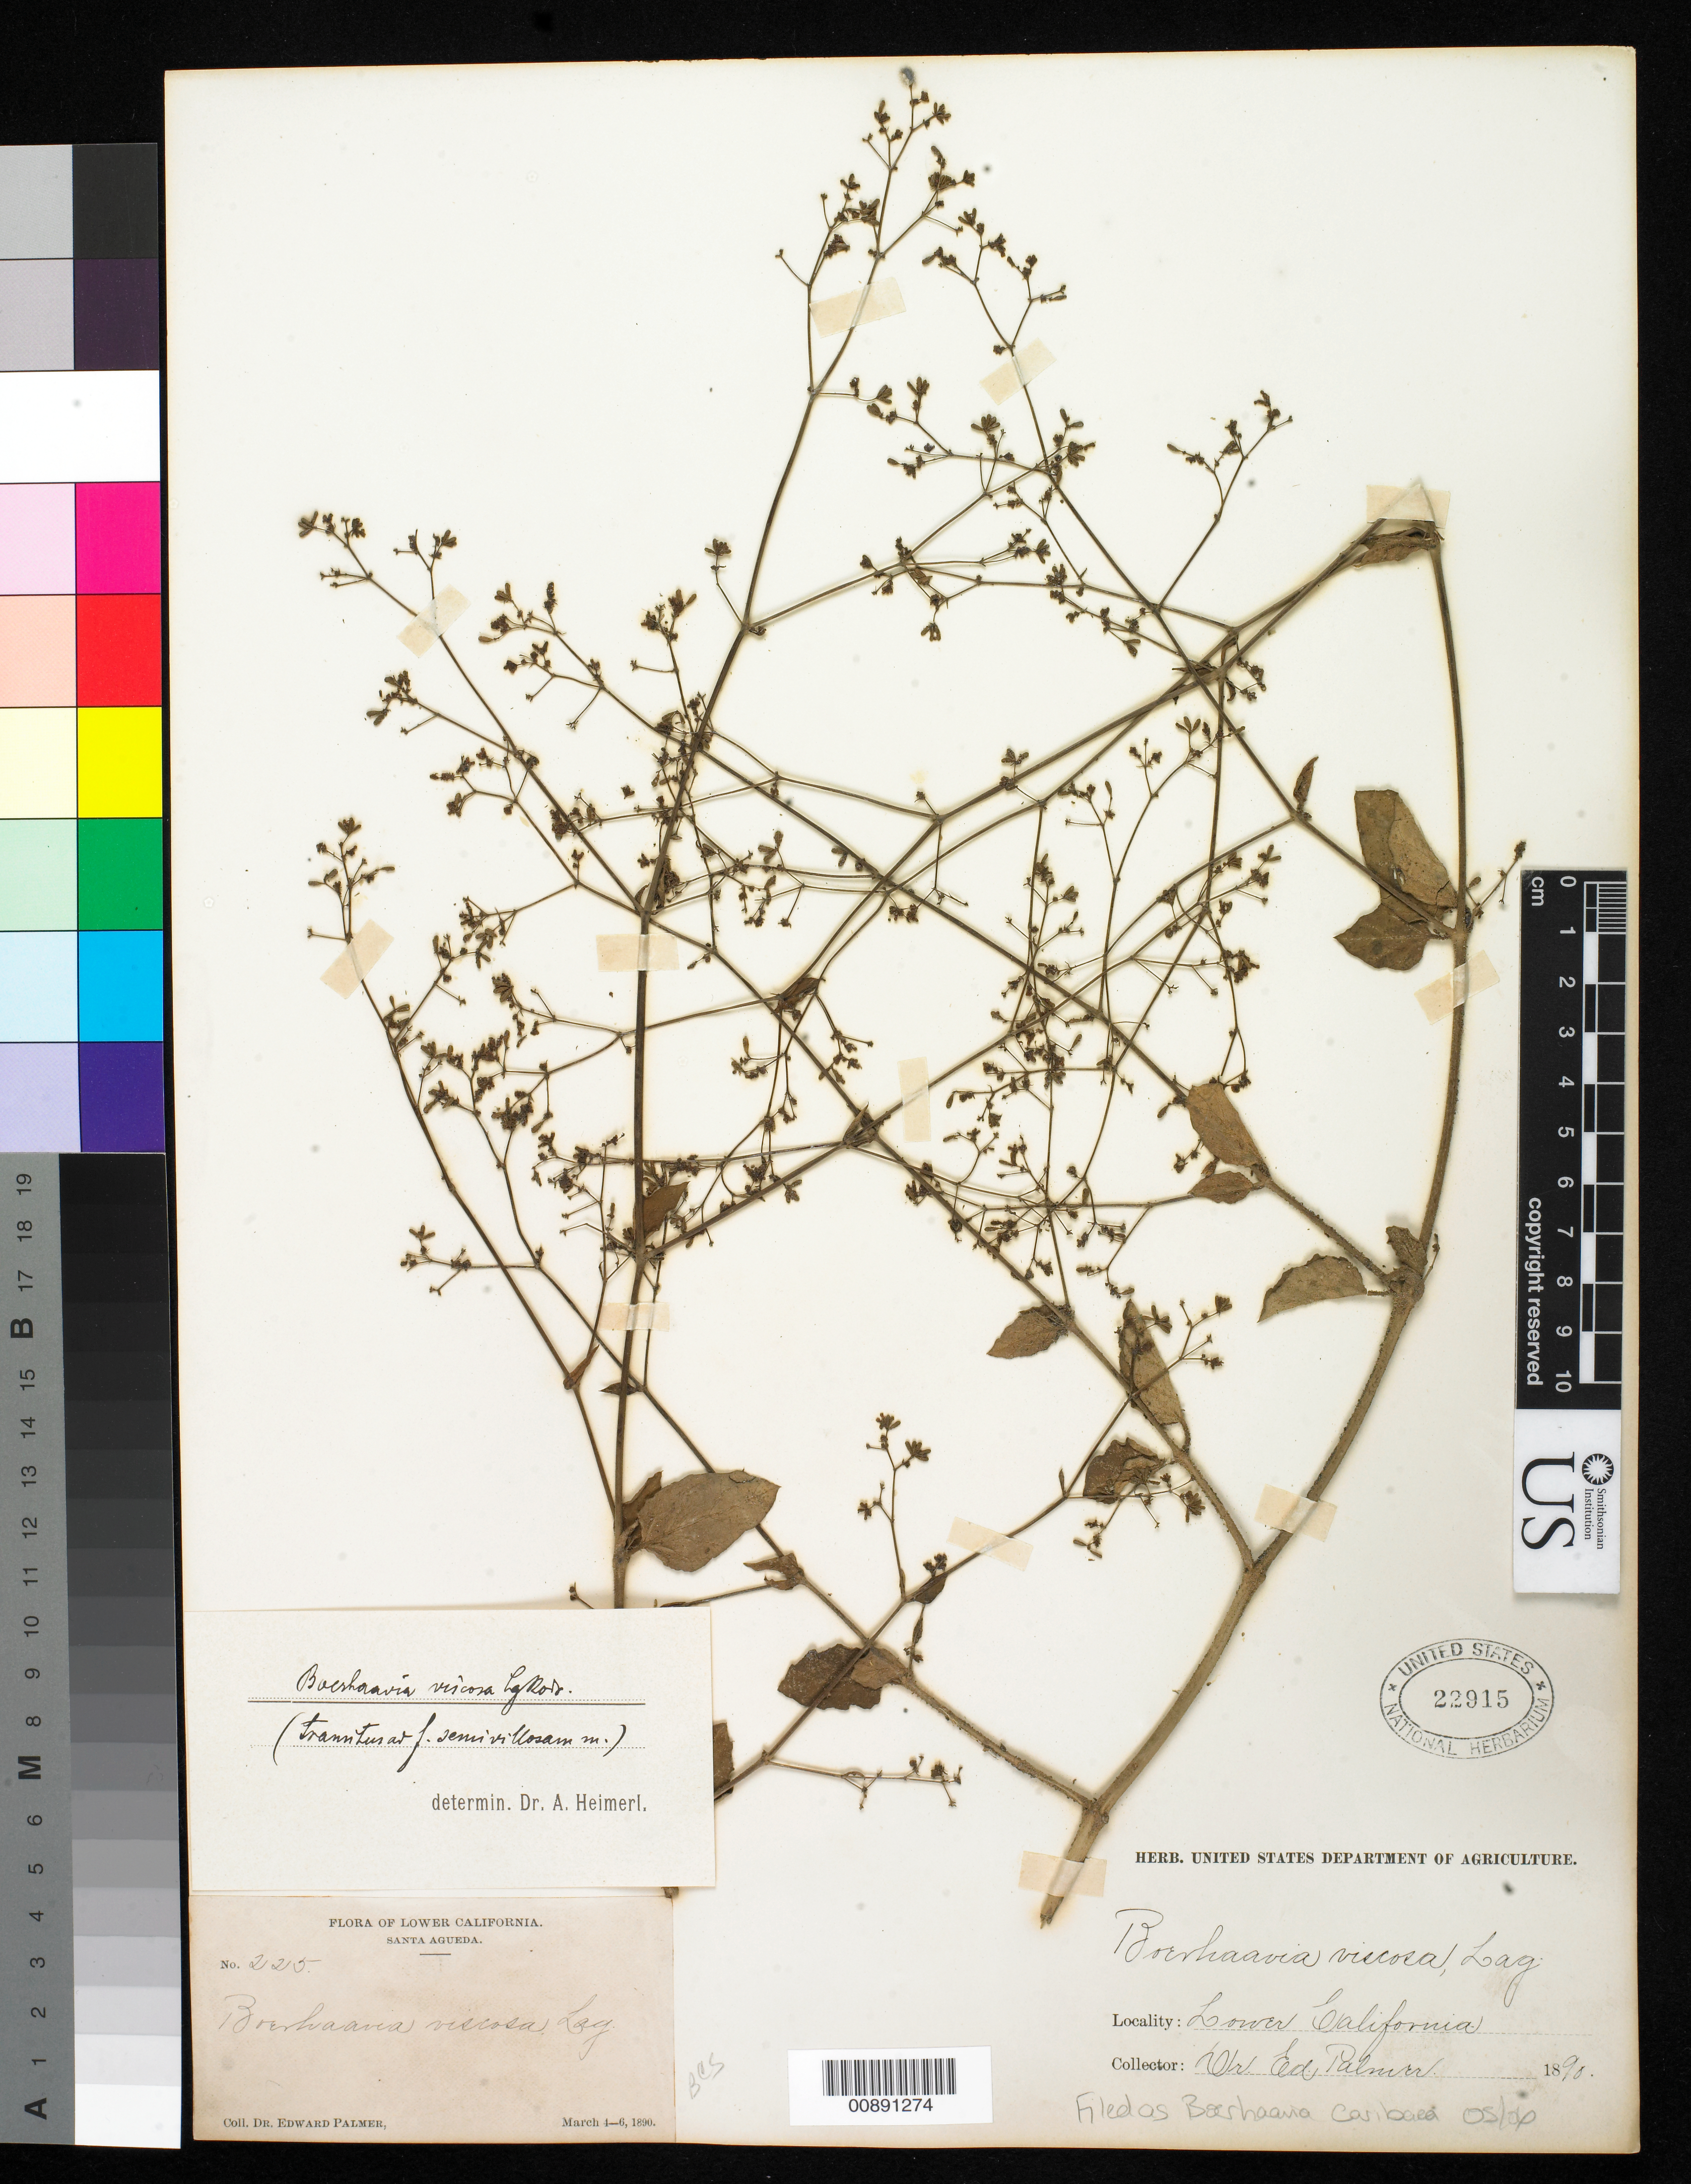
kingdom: Plantae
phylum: Tracheophyta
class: Magnoliopsida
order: Caryophyllales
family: Nyctaginaceae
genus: Boerhavia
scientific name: Boerhavia caribaea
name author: Jacq.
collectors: E. Palmer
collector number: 225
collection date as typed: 04 Mar 1890 to 06 Mar 1890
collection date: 1890-03-04/1890-03-06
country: Mexico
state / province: Baja California Sur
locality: Santa Agueda, Baja California Sur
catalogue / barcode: US 22915